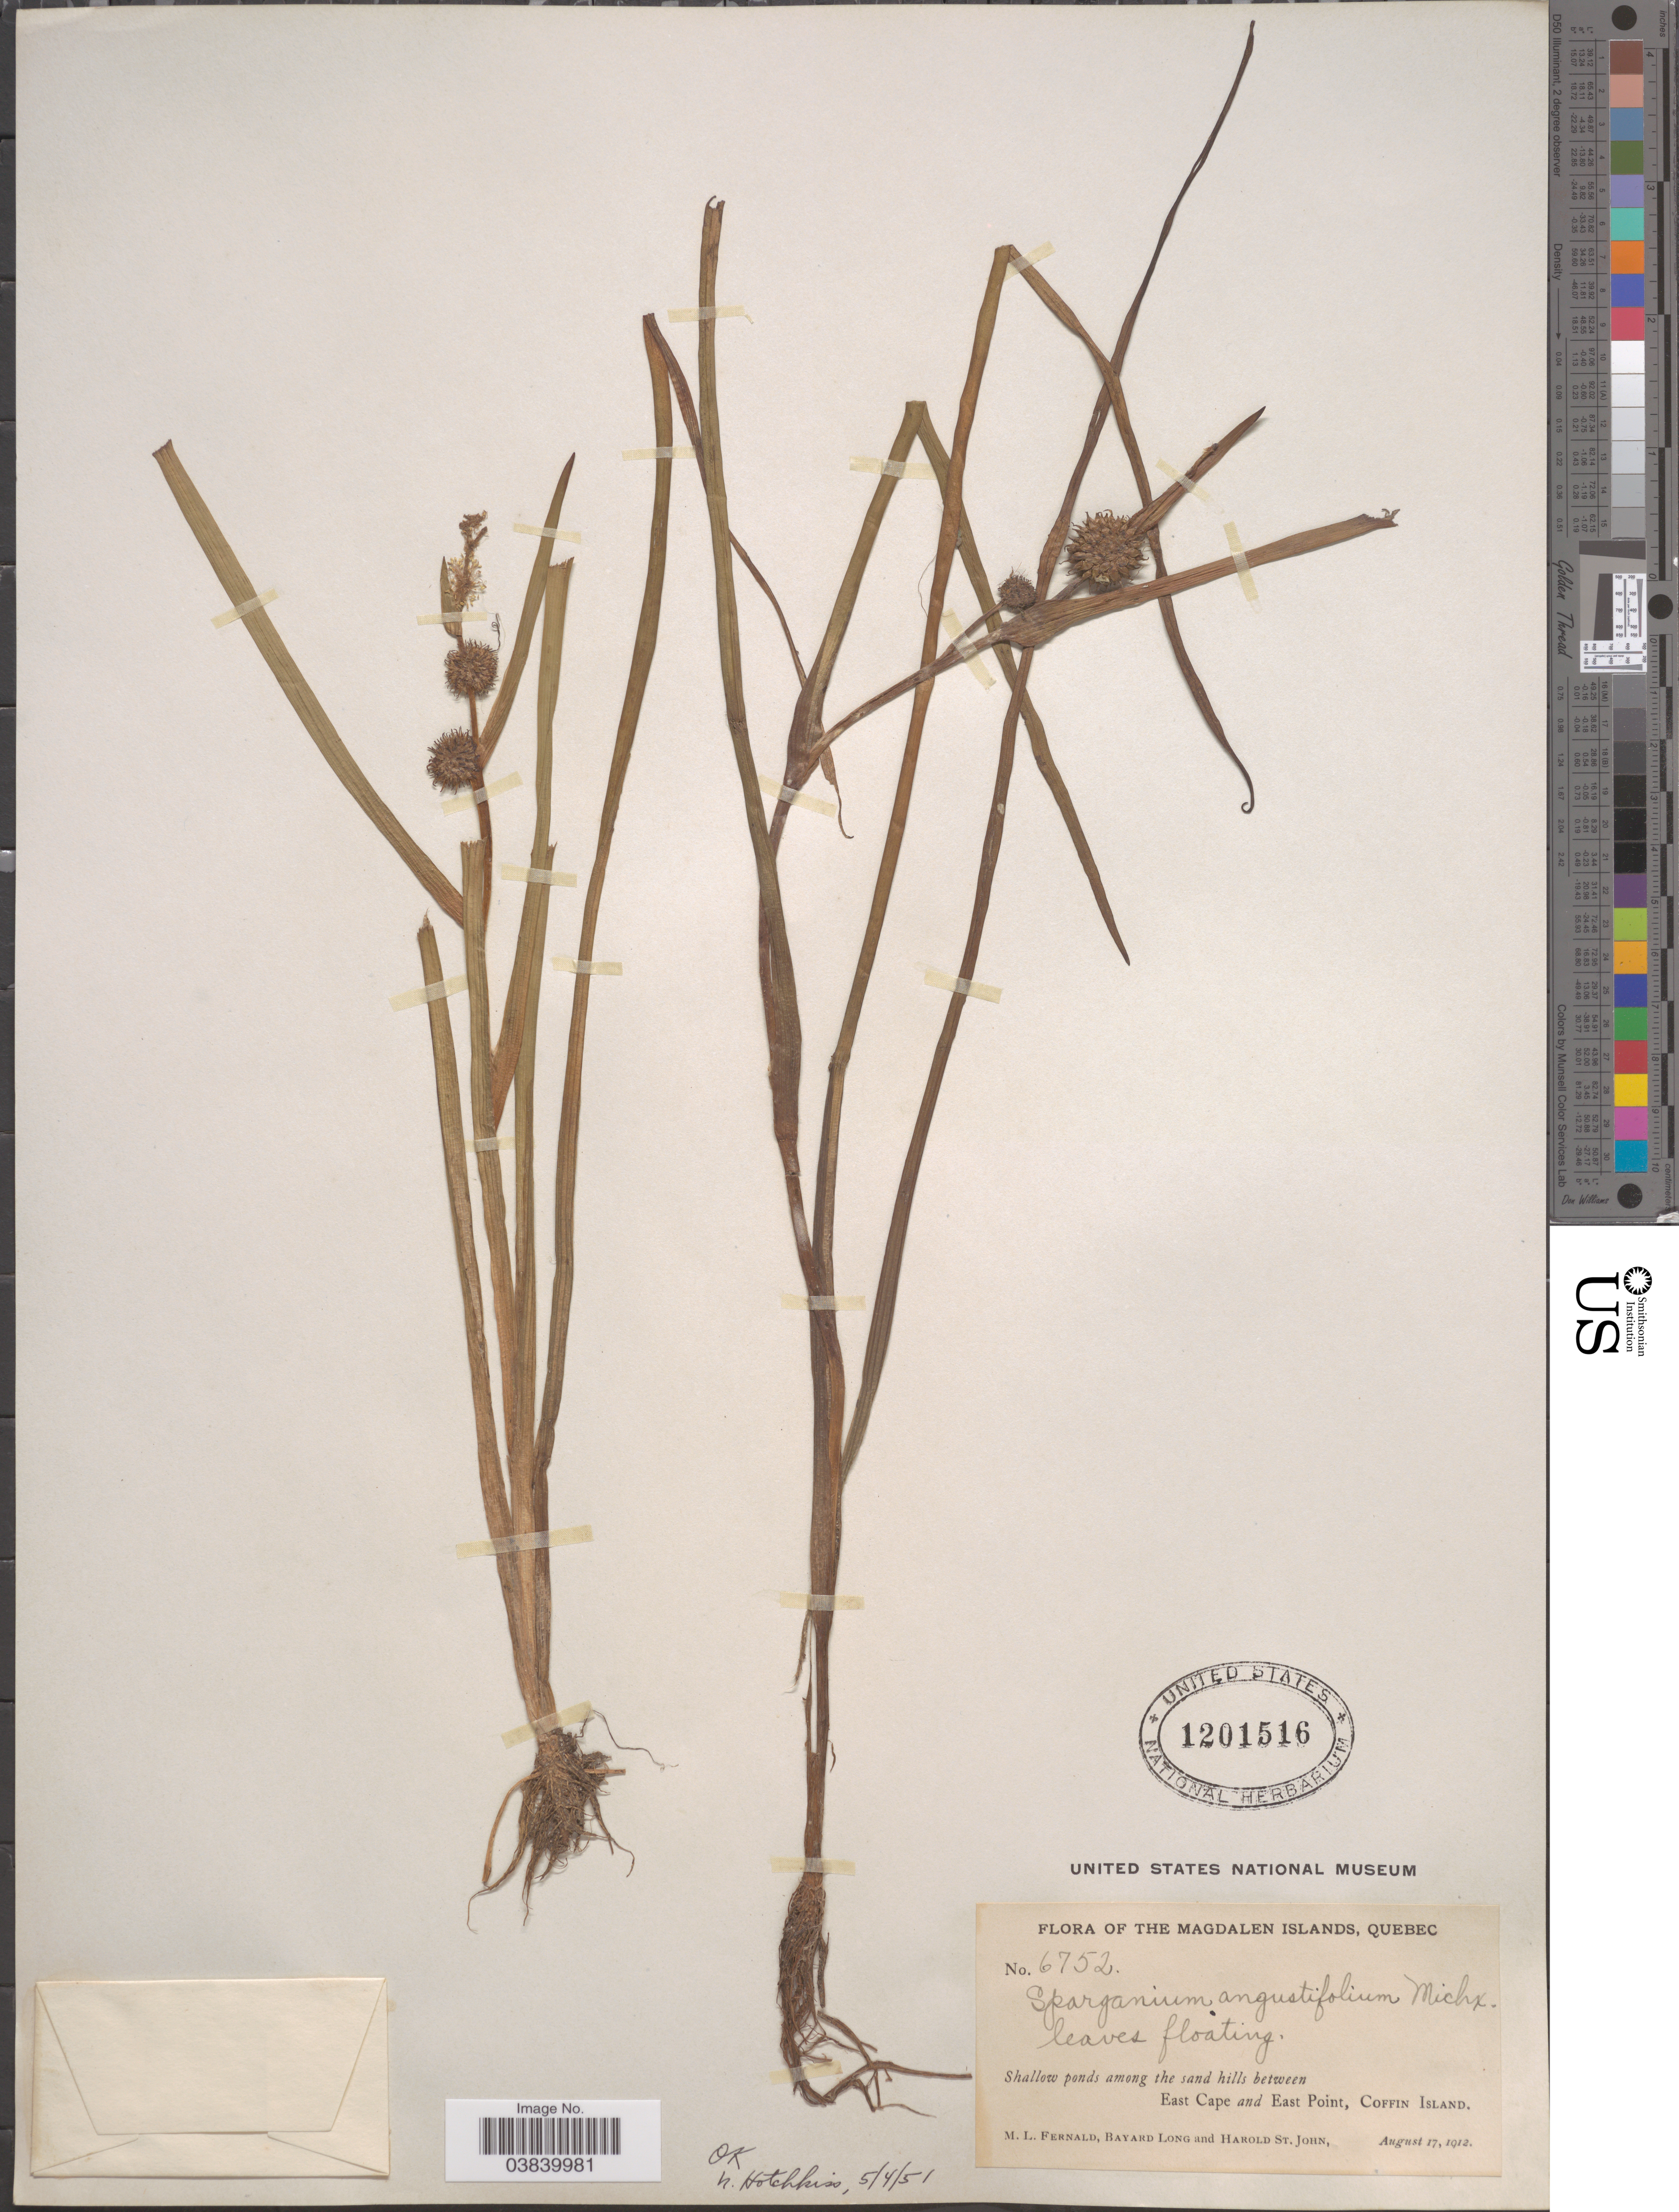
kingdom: Plantae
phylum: Tracheophyta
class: Liliopsida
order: Poales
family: Typhaceae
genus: Sparganium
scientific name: Sparganium angustifolium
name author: Michx.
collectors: M. L. Fernald, B. Long & H. St. John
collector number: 6752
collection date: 1912-08-17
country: Canada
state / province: Quebec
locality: Magdalen Islands, among the sand hills between East Cape and East Point, Coffin Island.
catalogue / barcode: US 1201516